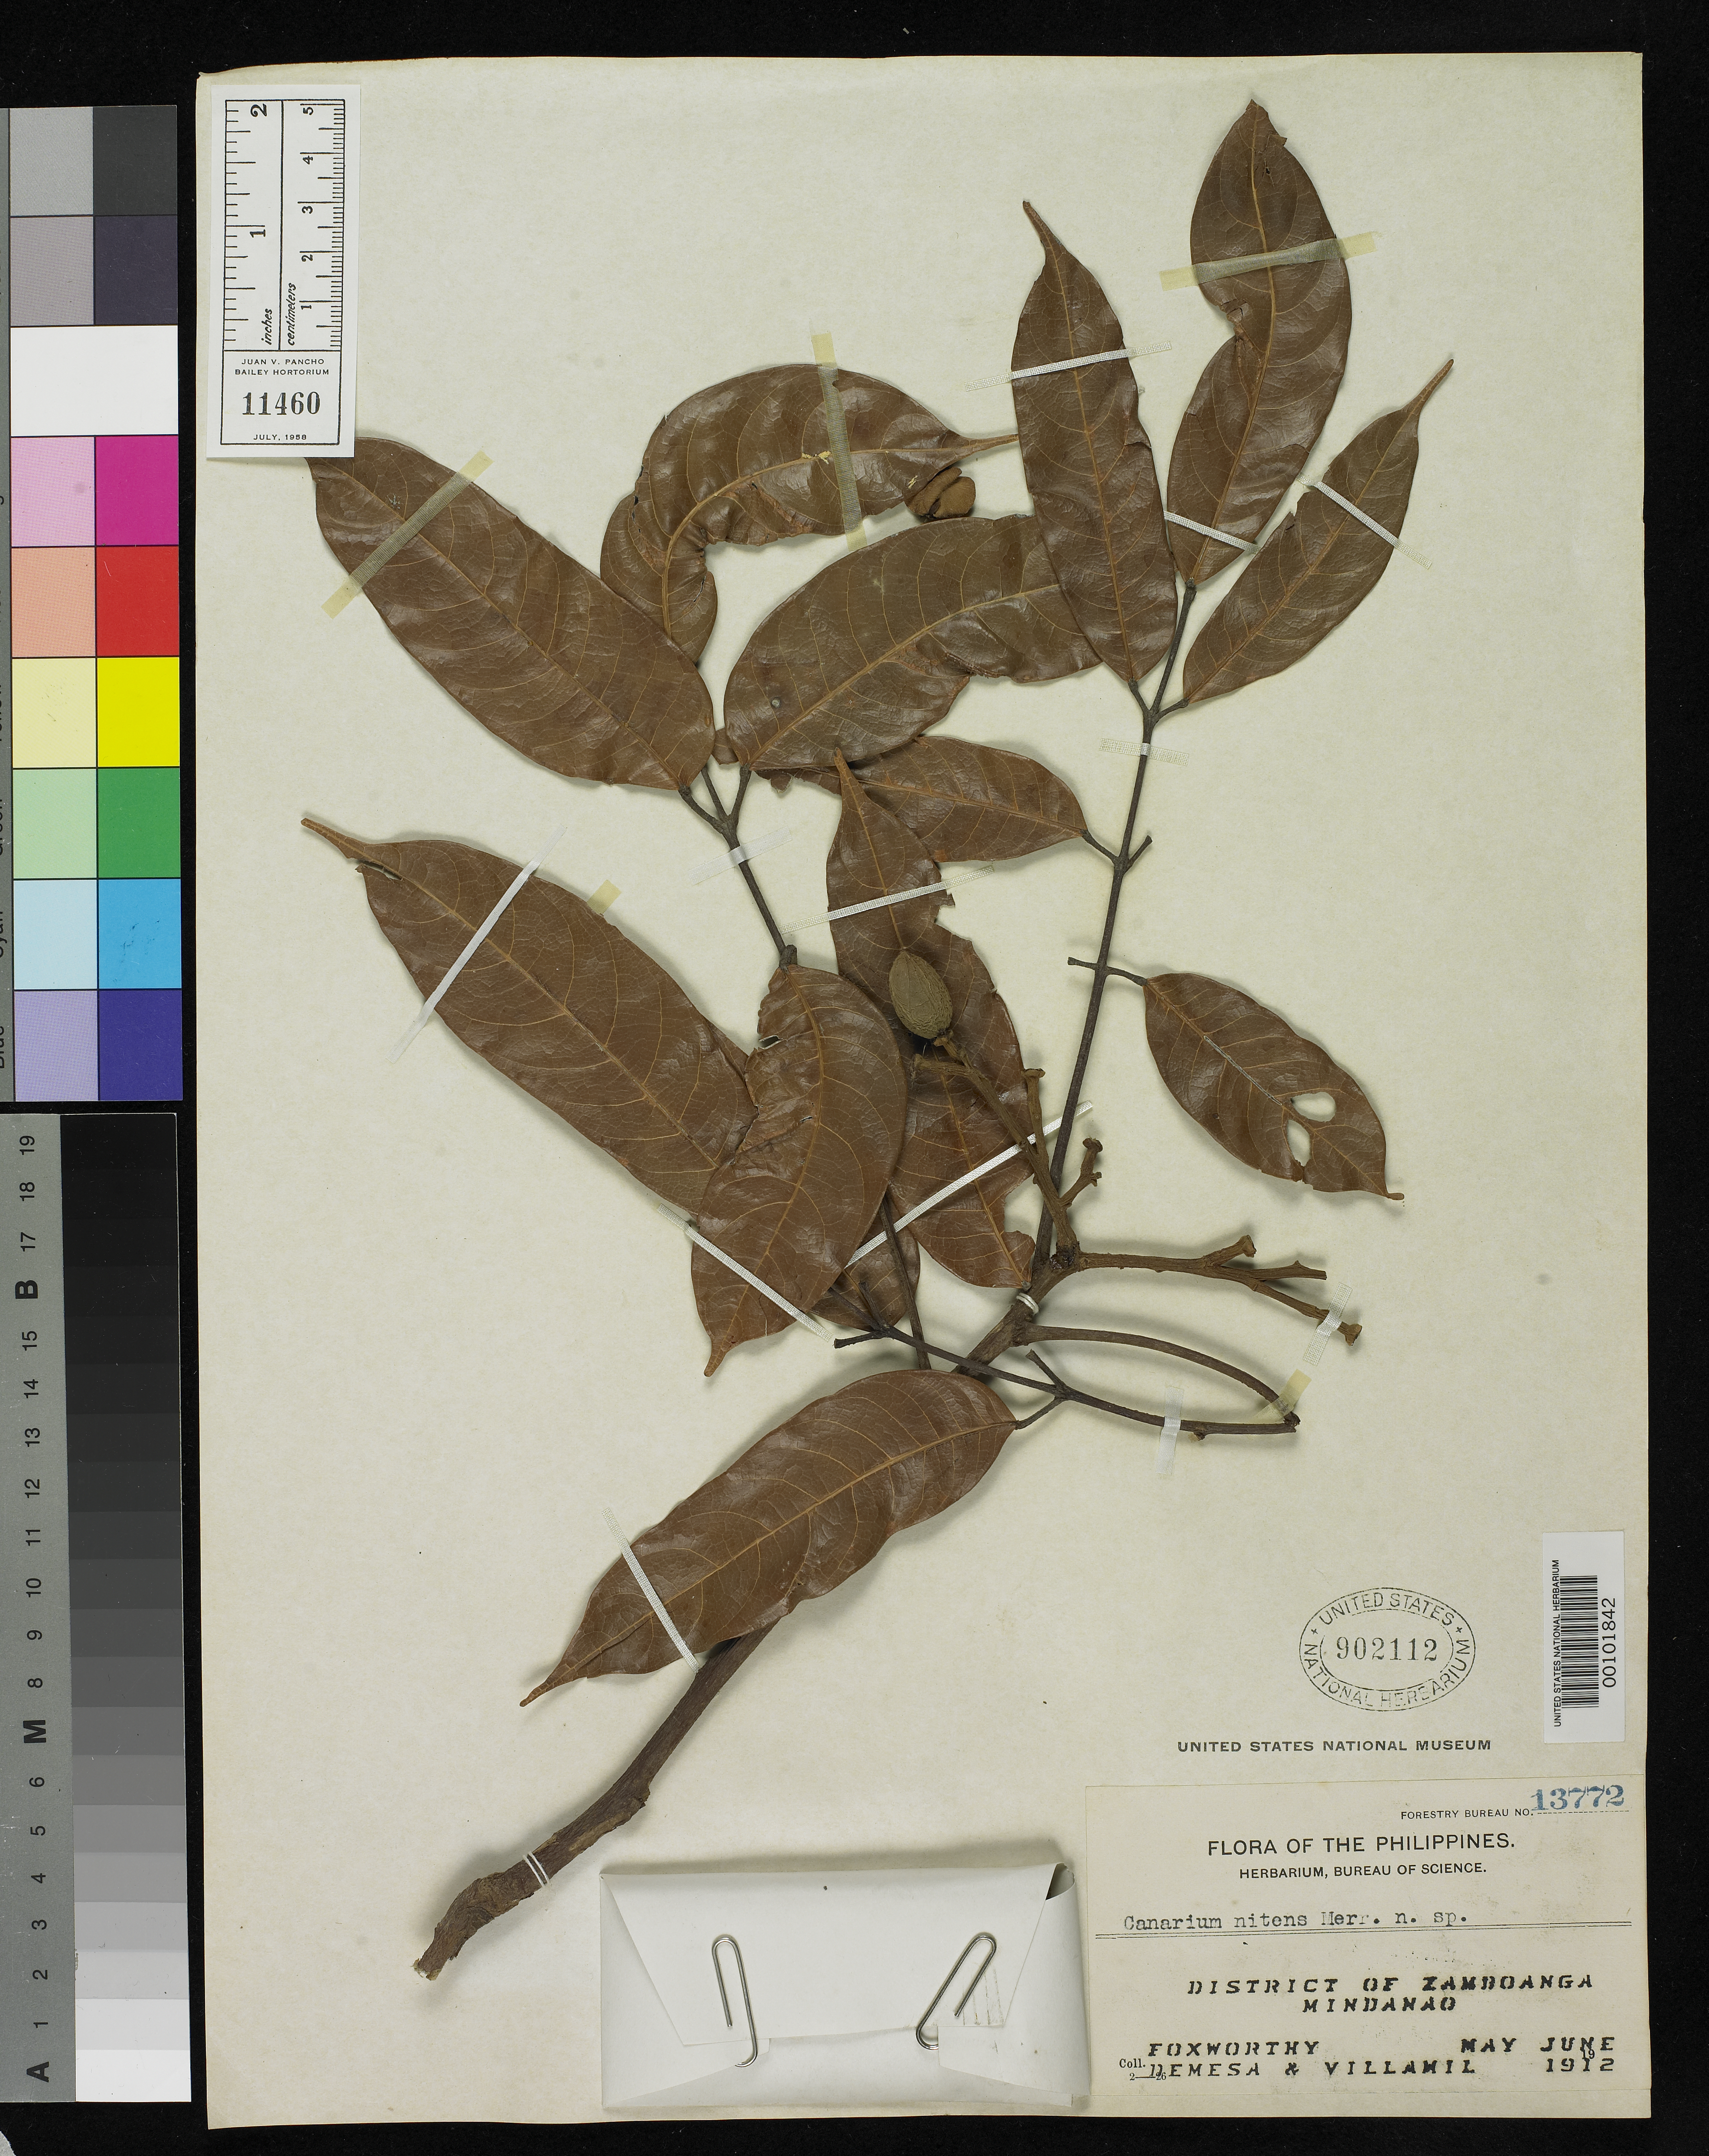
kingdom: Plantae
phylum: Tracheophyta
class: Magnoliopsida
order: Sapindales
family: Burseraceae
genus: Canarium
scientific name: Canarium nitens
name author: Merr.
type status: Isotype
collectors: F. W. Foxworthy, A. Demesa & A. Villamil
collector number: Bur. Sci. 13772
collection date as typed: May 1912 to -- Jun 1912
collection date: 1912-05/1912-06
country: Philippines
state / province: Zamboanga Peninsula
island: Mindanao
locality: Tetuan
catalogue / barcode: US 902112